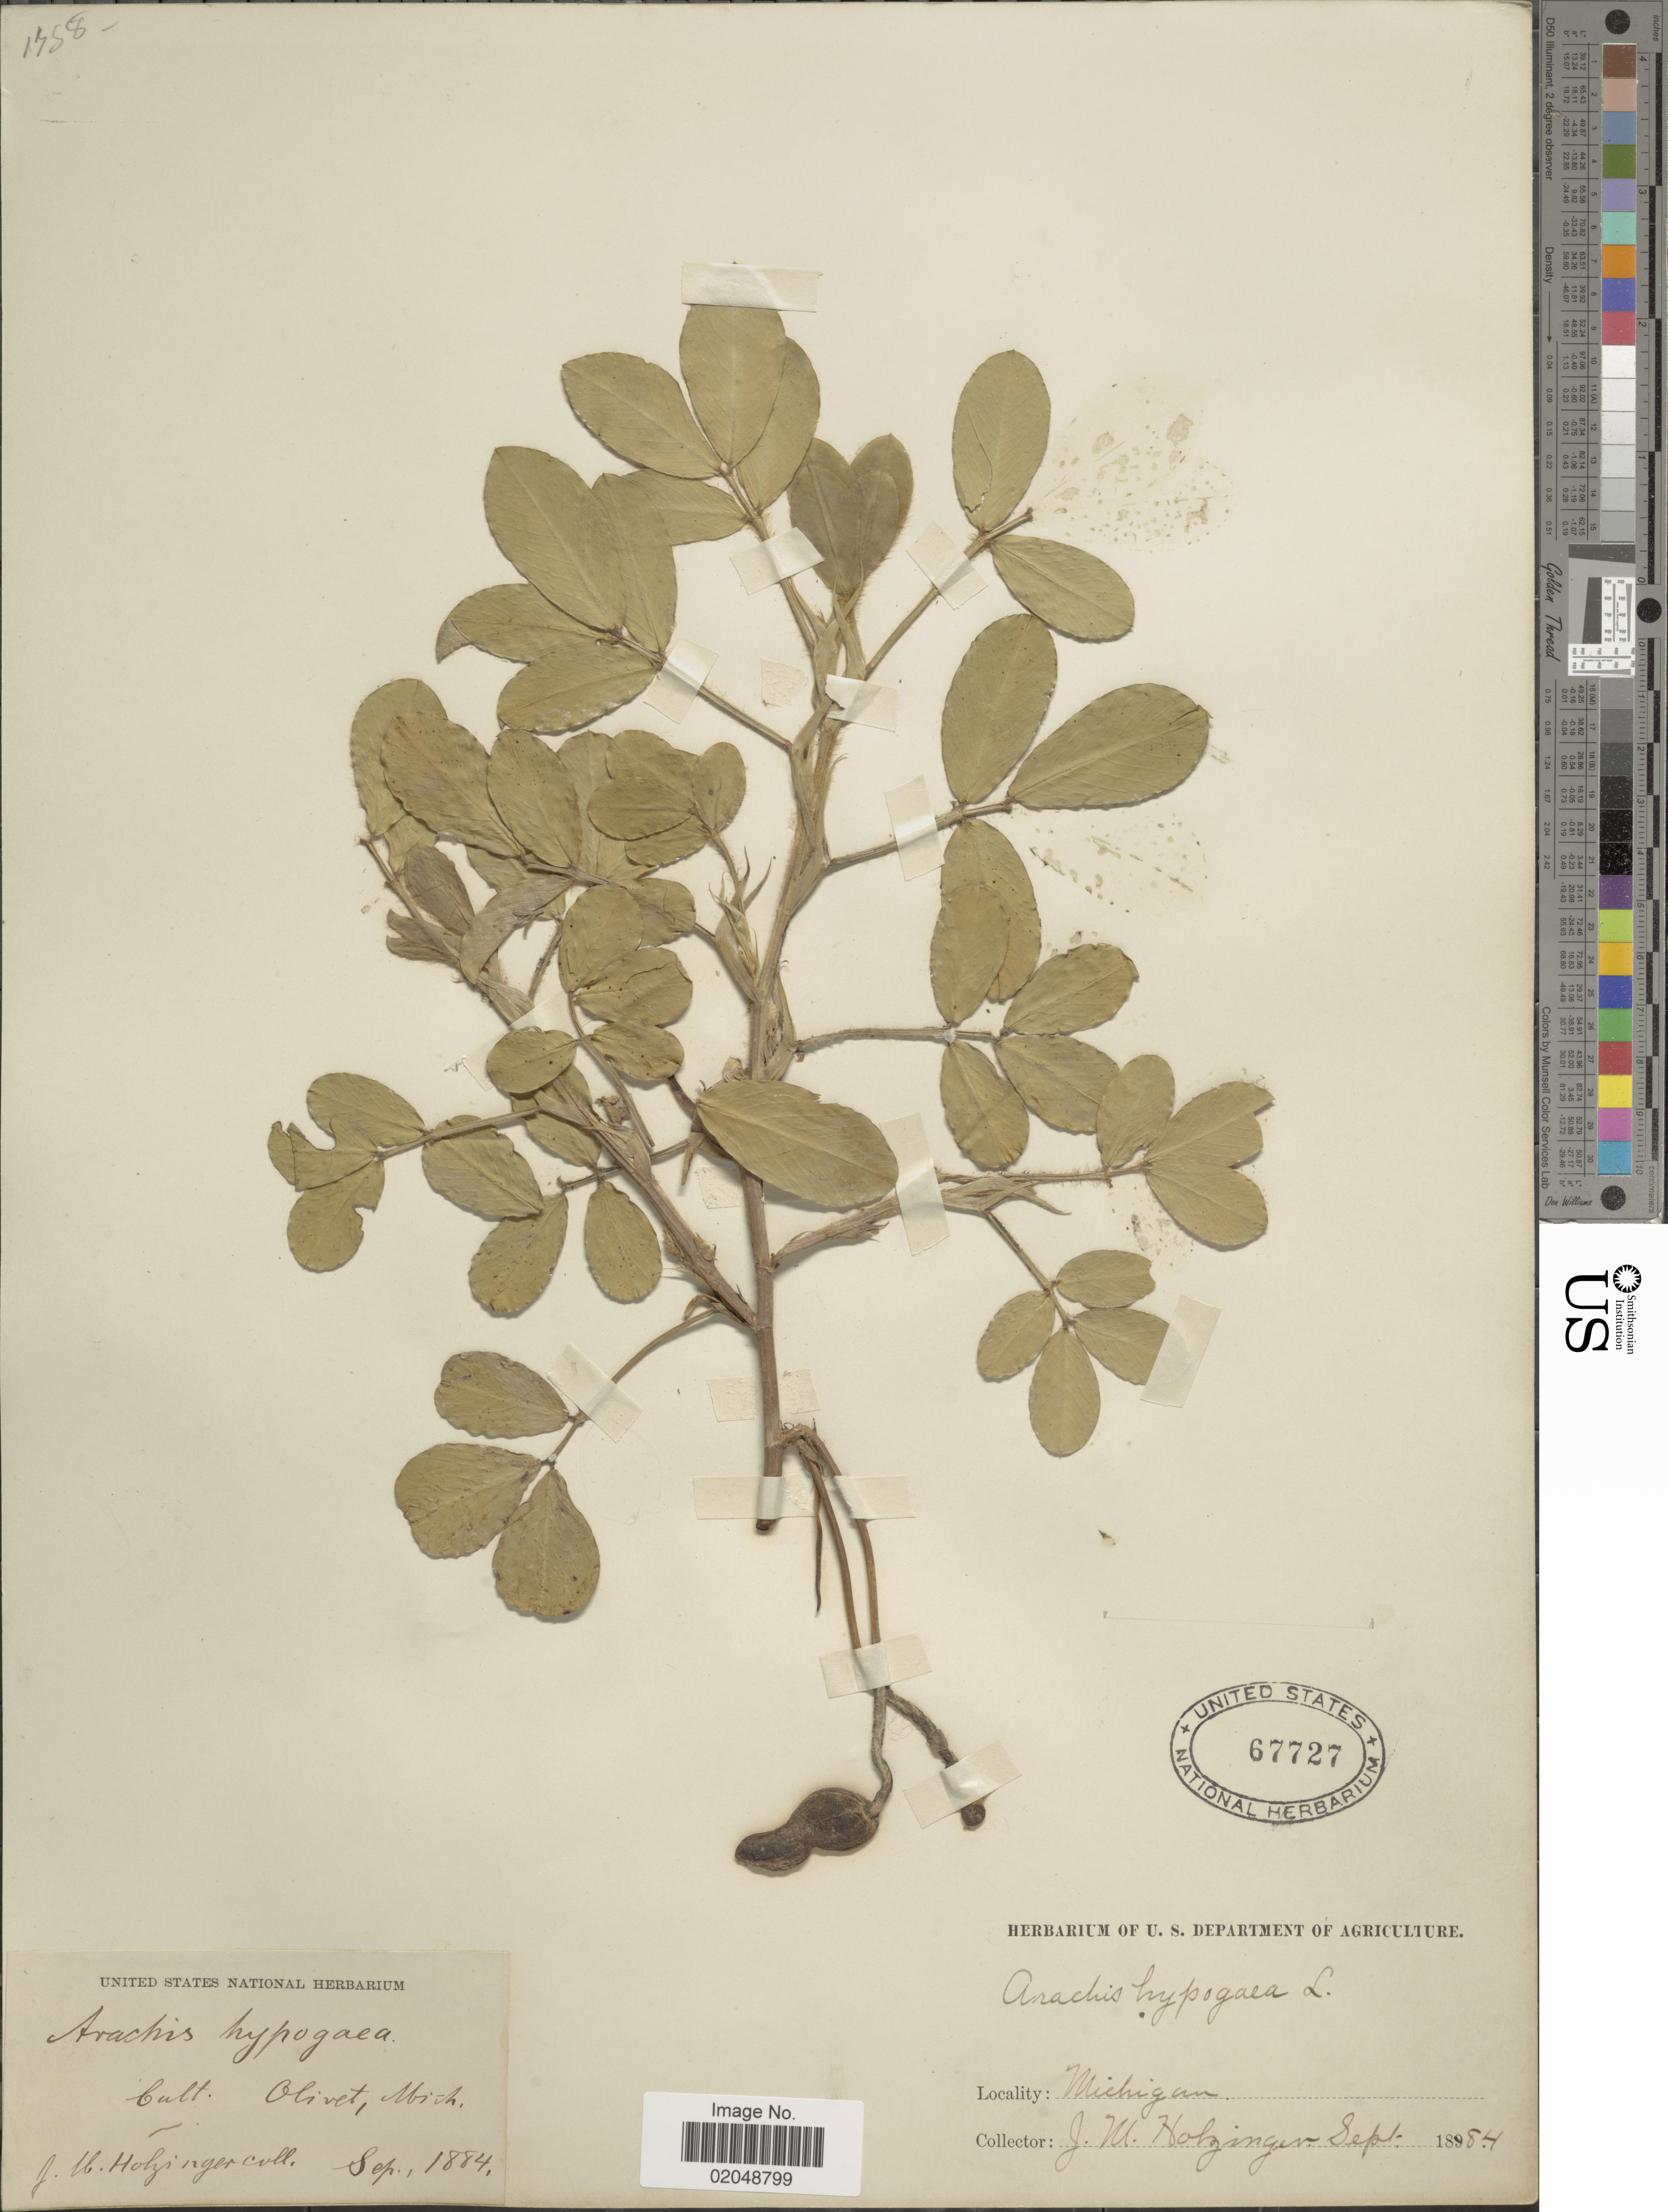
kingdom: Plantae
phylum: Tracheophyta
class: Magnoliopsida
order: Fabales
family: Fabaceae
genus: Arachis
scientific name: Arachis hypogaea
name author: L.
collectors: J. M. Holzinger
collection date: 1884-09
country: United States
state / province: Michigan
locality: Olivet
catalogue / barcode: US 67727